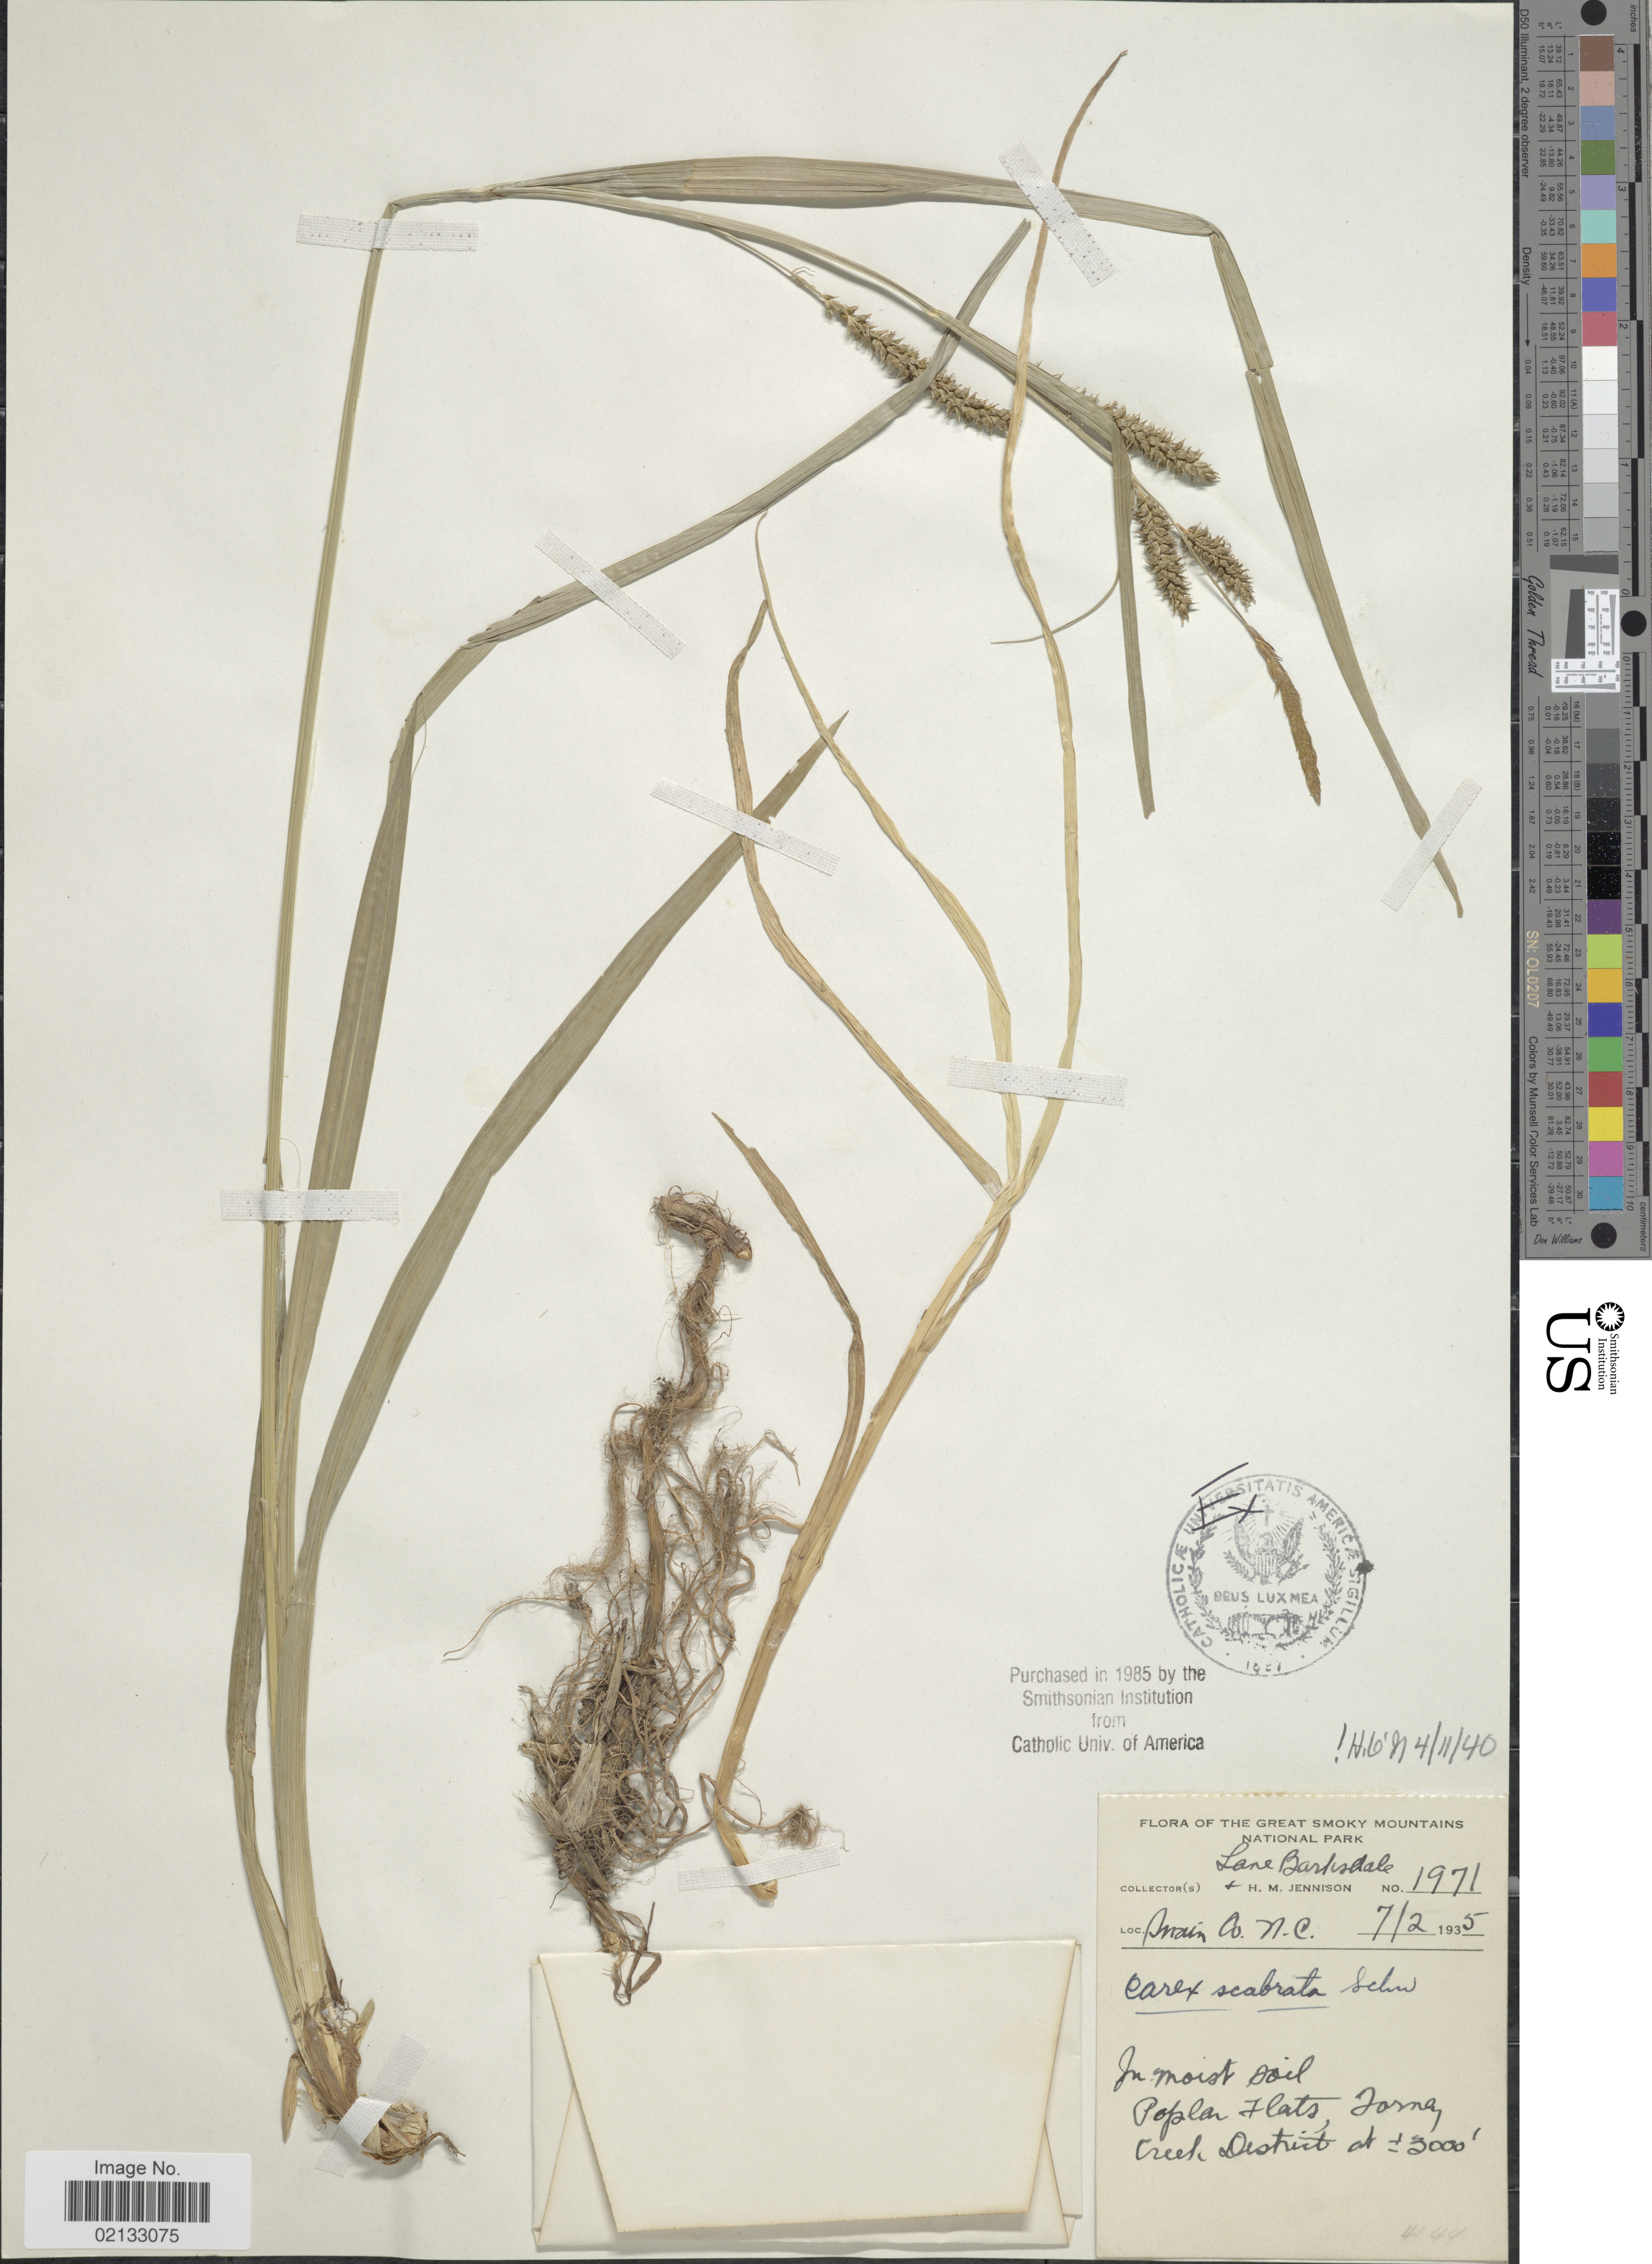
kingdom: Plantae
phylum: Tracheophyta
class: Liliopsida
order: Poales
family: Cyperaceae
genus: Carex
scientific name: Carex scabrata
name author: Schwein.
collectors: L. Barksdale & H. Jennison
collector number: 1971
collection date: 1935-07-02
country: United States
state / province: North Carolina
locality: The Great Smoky Mountains National Park. Swain Co., N.C. In moist soil. Poplar Flats, Forney Creek District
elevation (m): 914